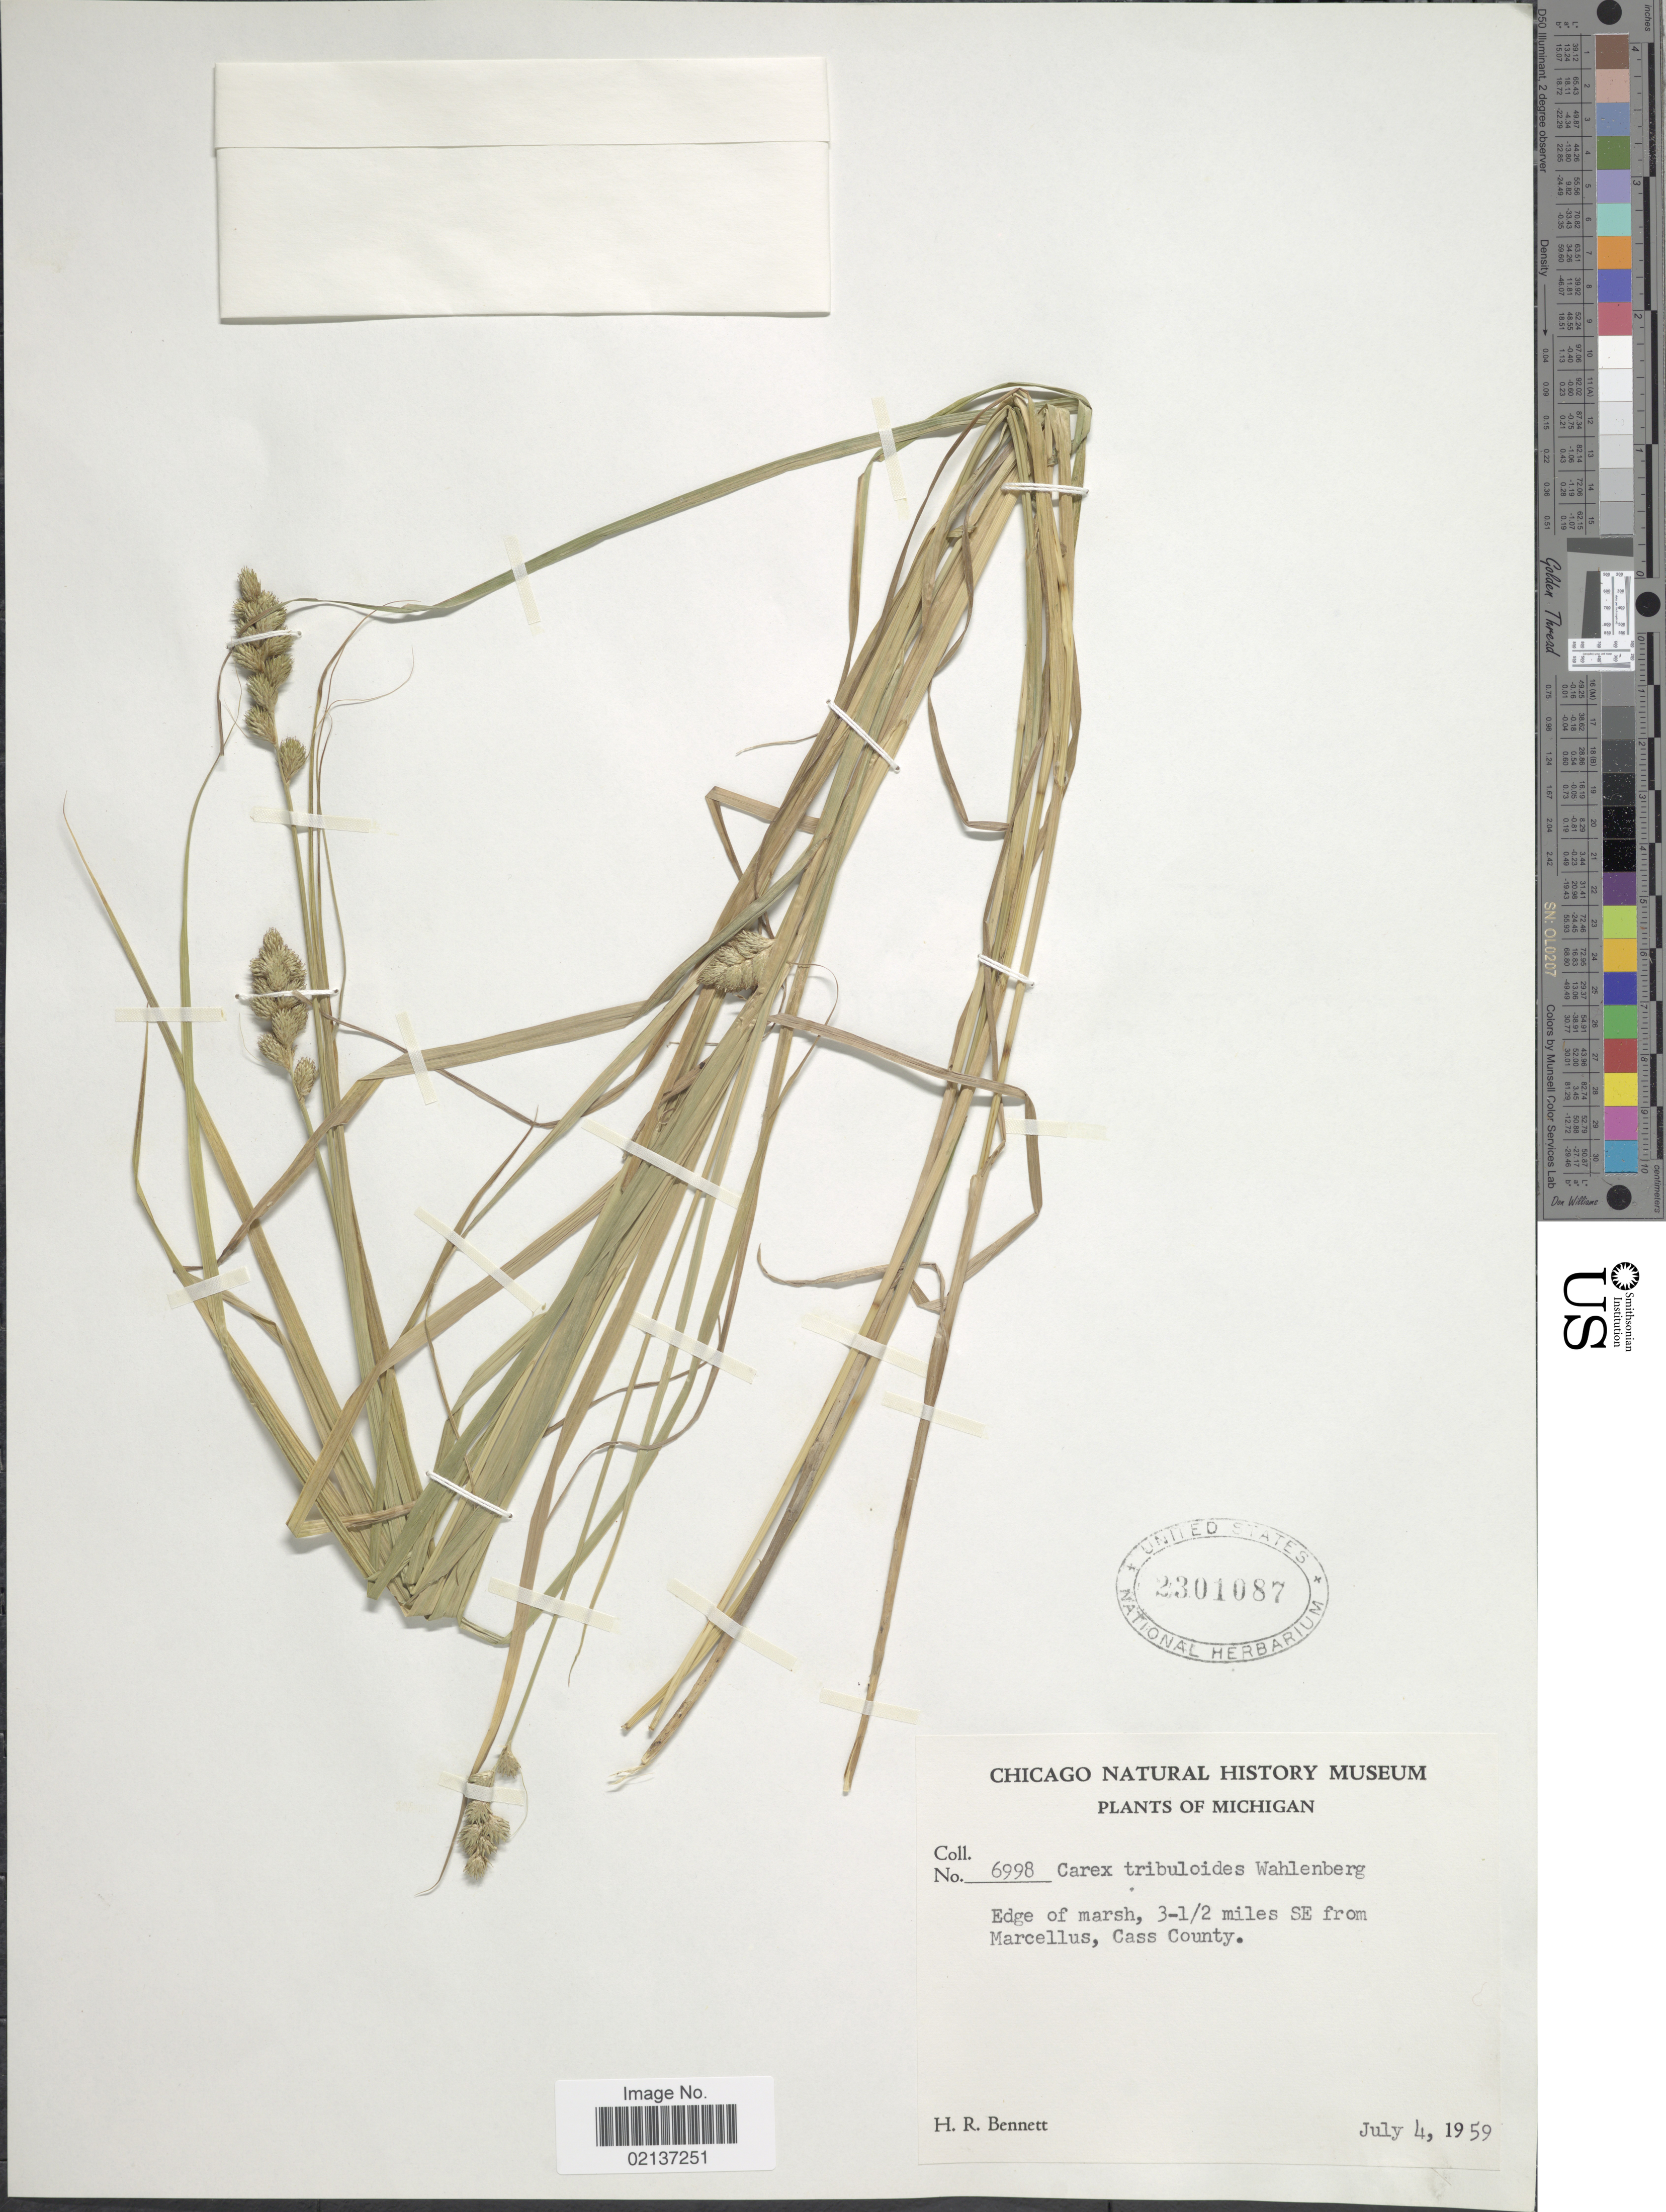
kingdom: Plantae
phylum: Tracheophyta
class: Liliopsida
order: Poales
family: Cyperaceae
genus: Carex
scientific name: Carex tribuloides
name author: Wahlenb.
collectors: H. R. Bennett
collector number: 6998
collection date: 1959-07-04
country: United States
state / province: Michigan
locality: Edge of marsh, 3-1/2 miles SE from Marcellus, Cass County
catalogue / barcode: US 2301087